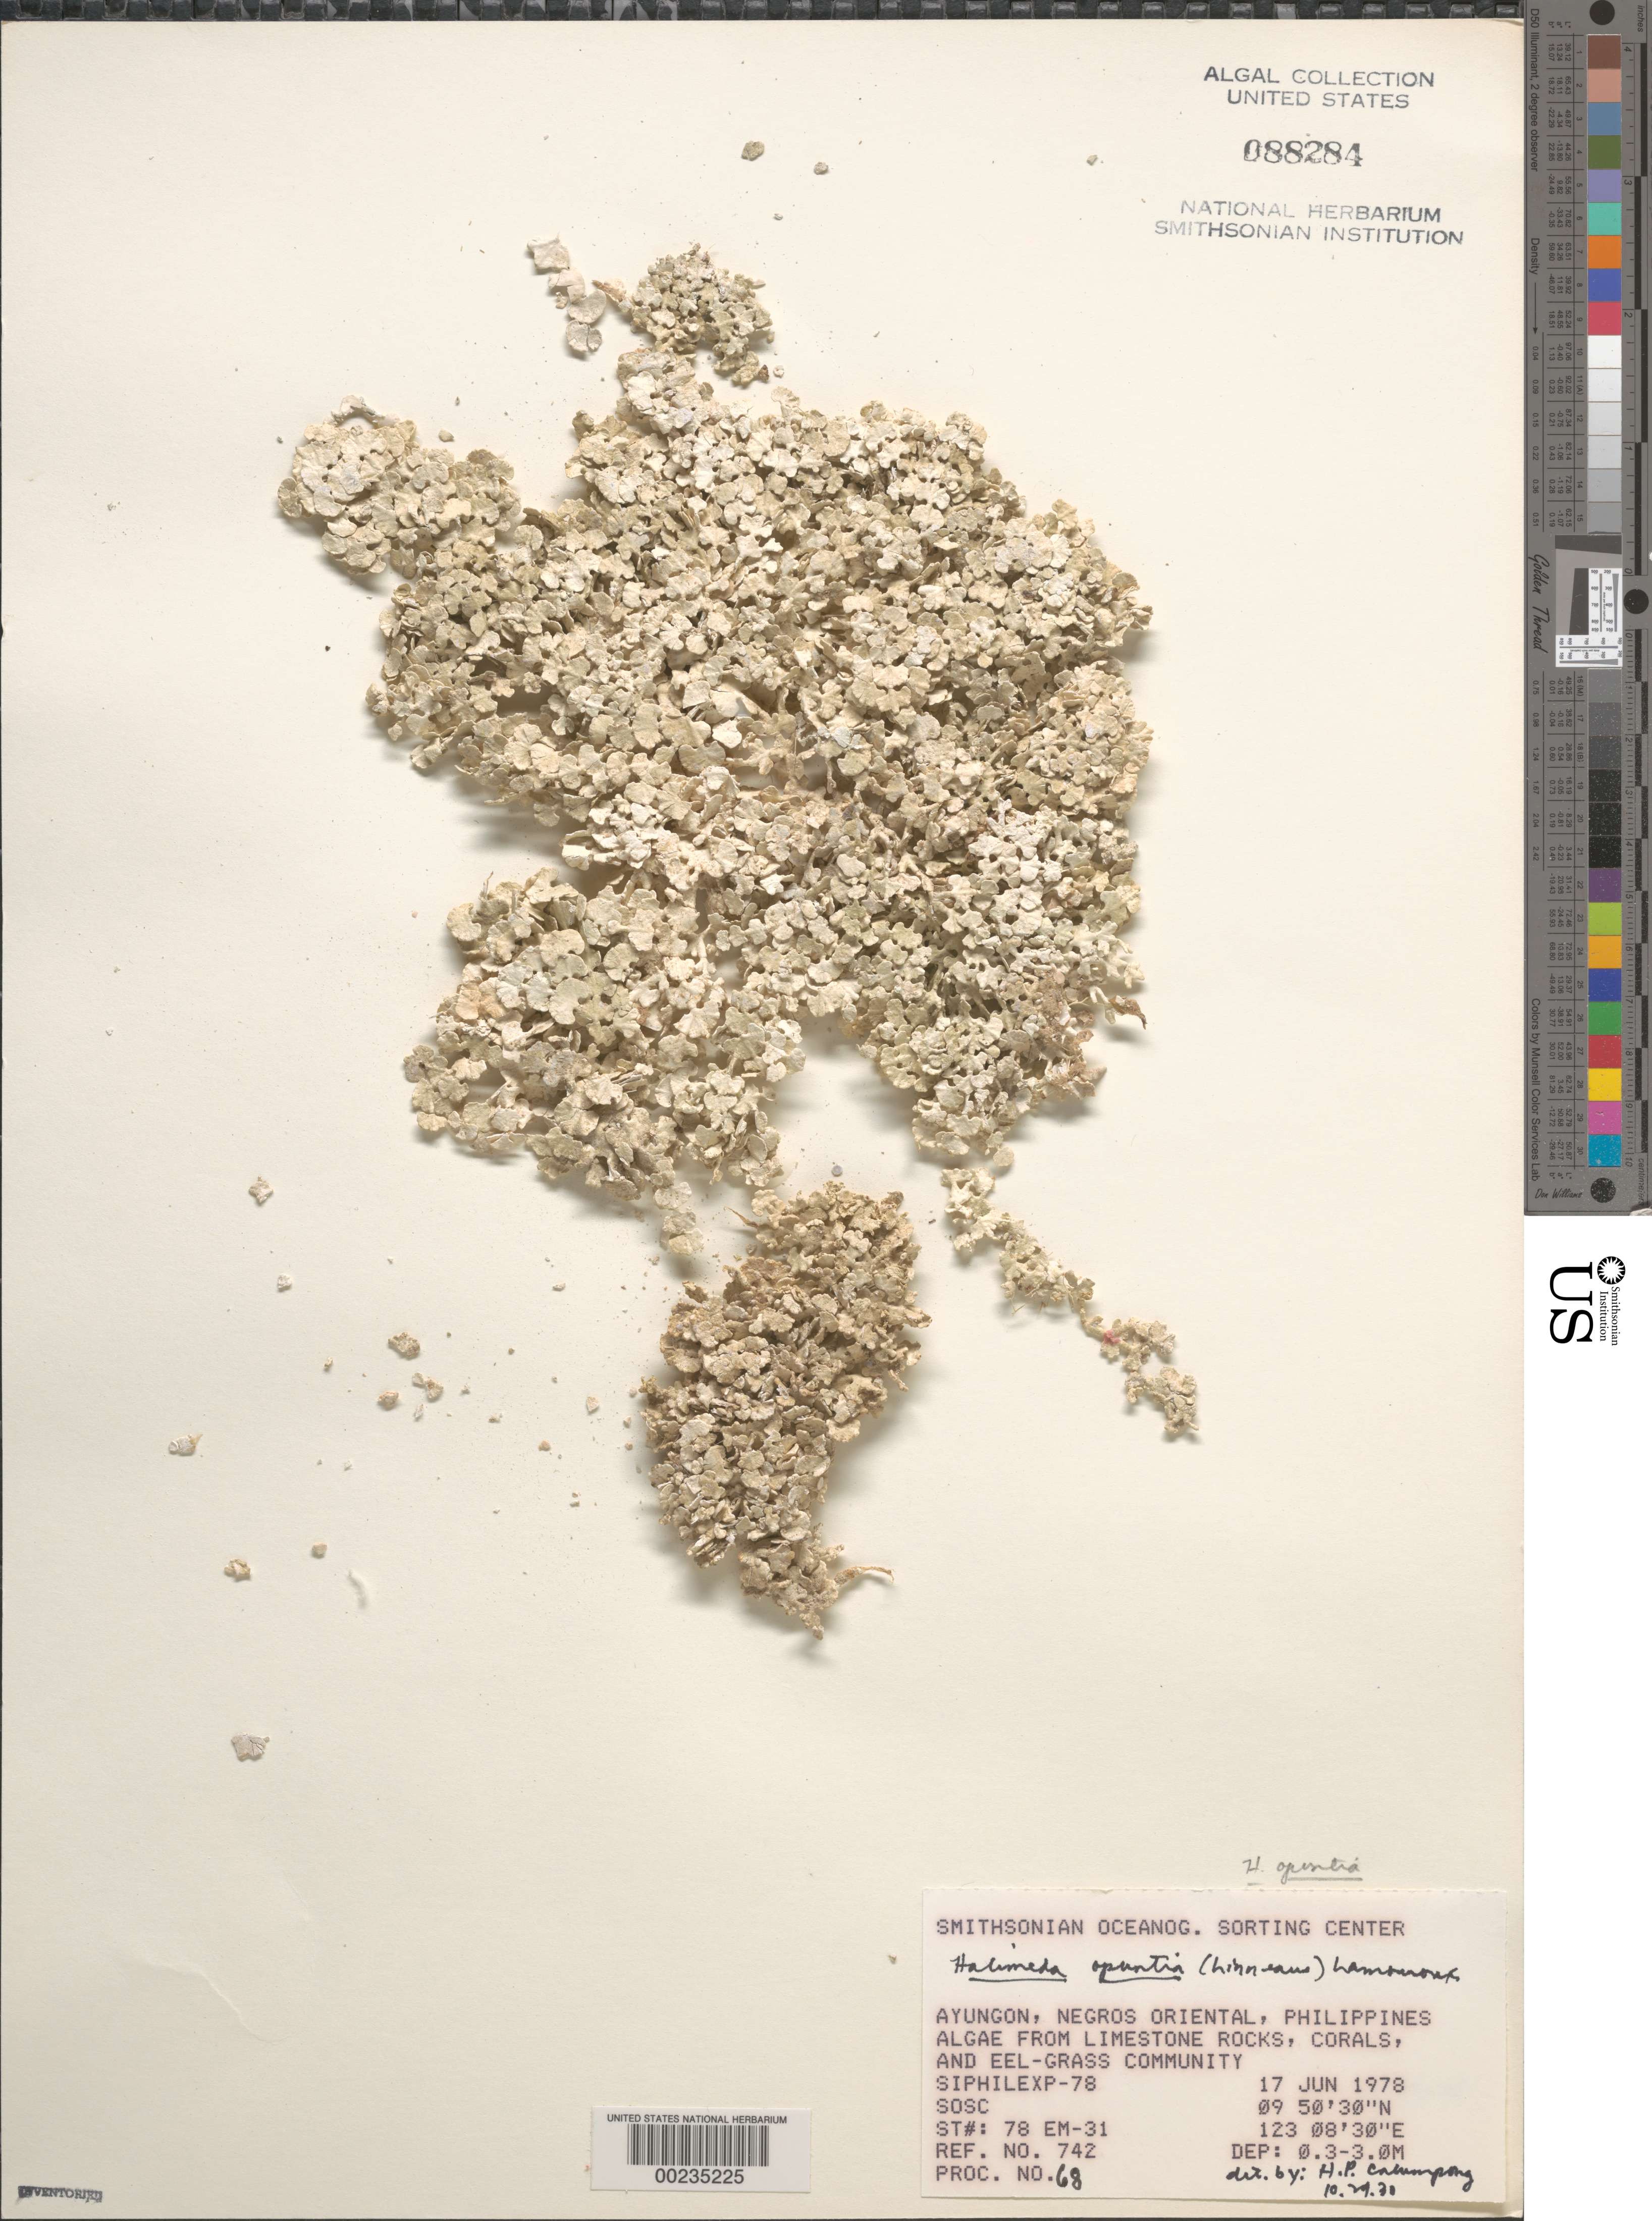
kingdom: Plantae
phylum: Chlorophyta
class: Ulvophyceae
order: Bryopsidales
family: Halimedaceae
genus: Halimeda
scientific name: Halimeda opuntia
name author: (L.) J.V.Lamouroux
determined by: Calumpong, H. P.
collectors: SOSC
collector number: Station 78 Em-31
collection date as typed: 17 Jun 1978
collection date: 1978-06-17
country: Philippines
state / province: Central Visayas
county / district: Negros Oriental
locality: Ayungon, negros oriental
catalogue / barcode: US 88284